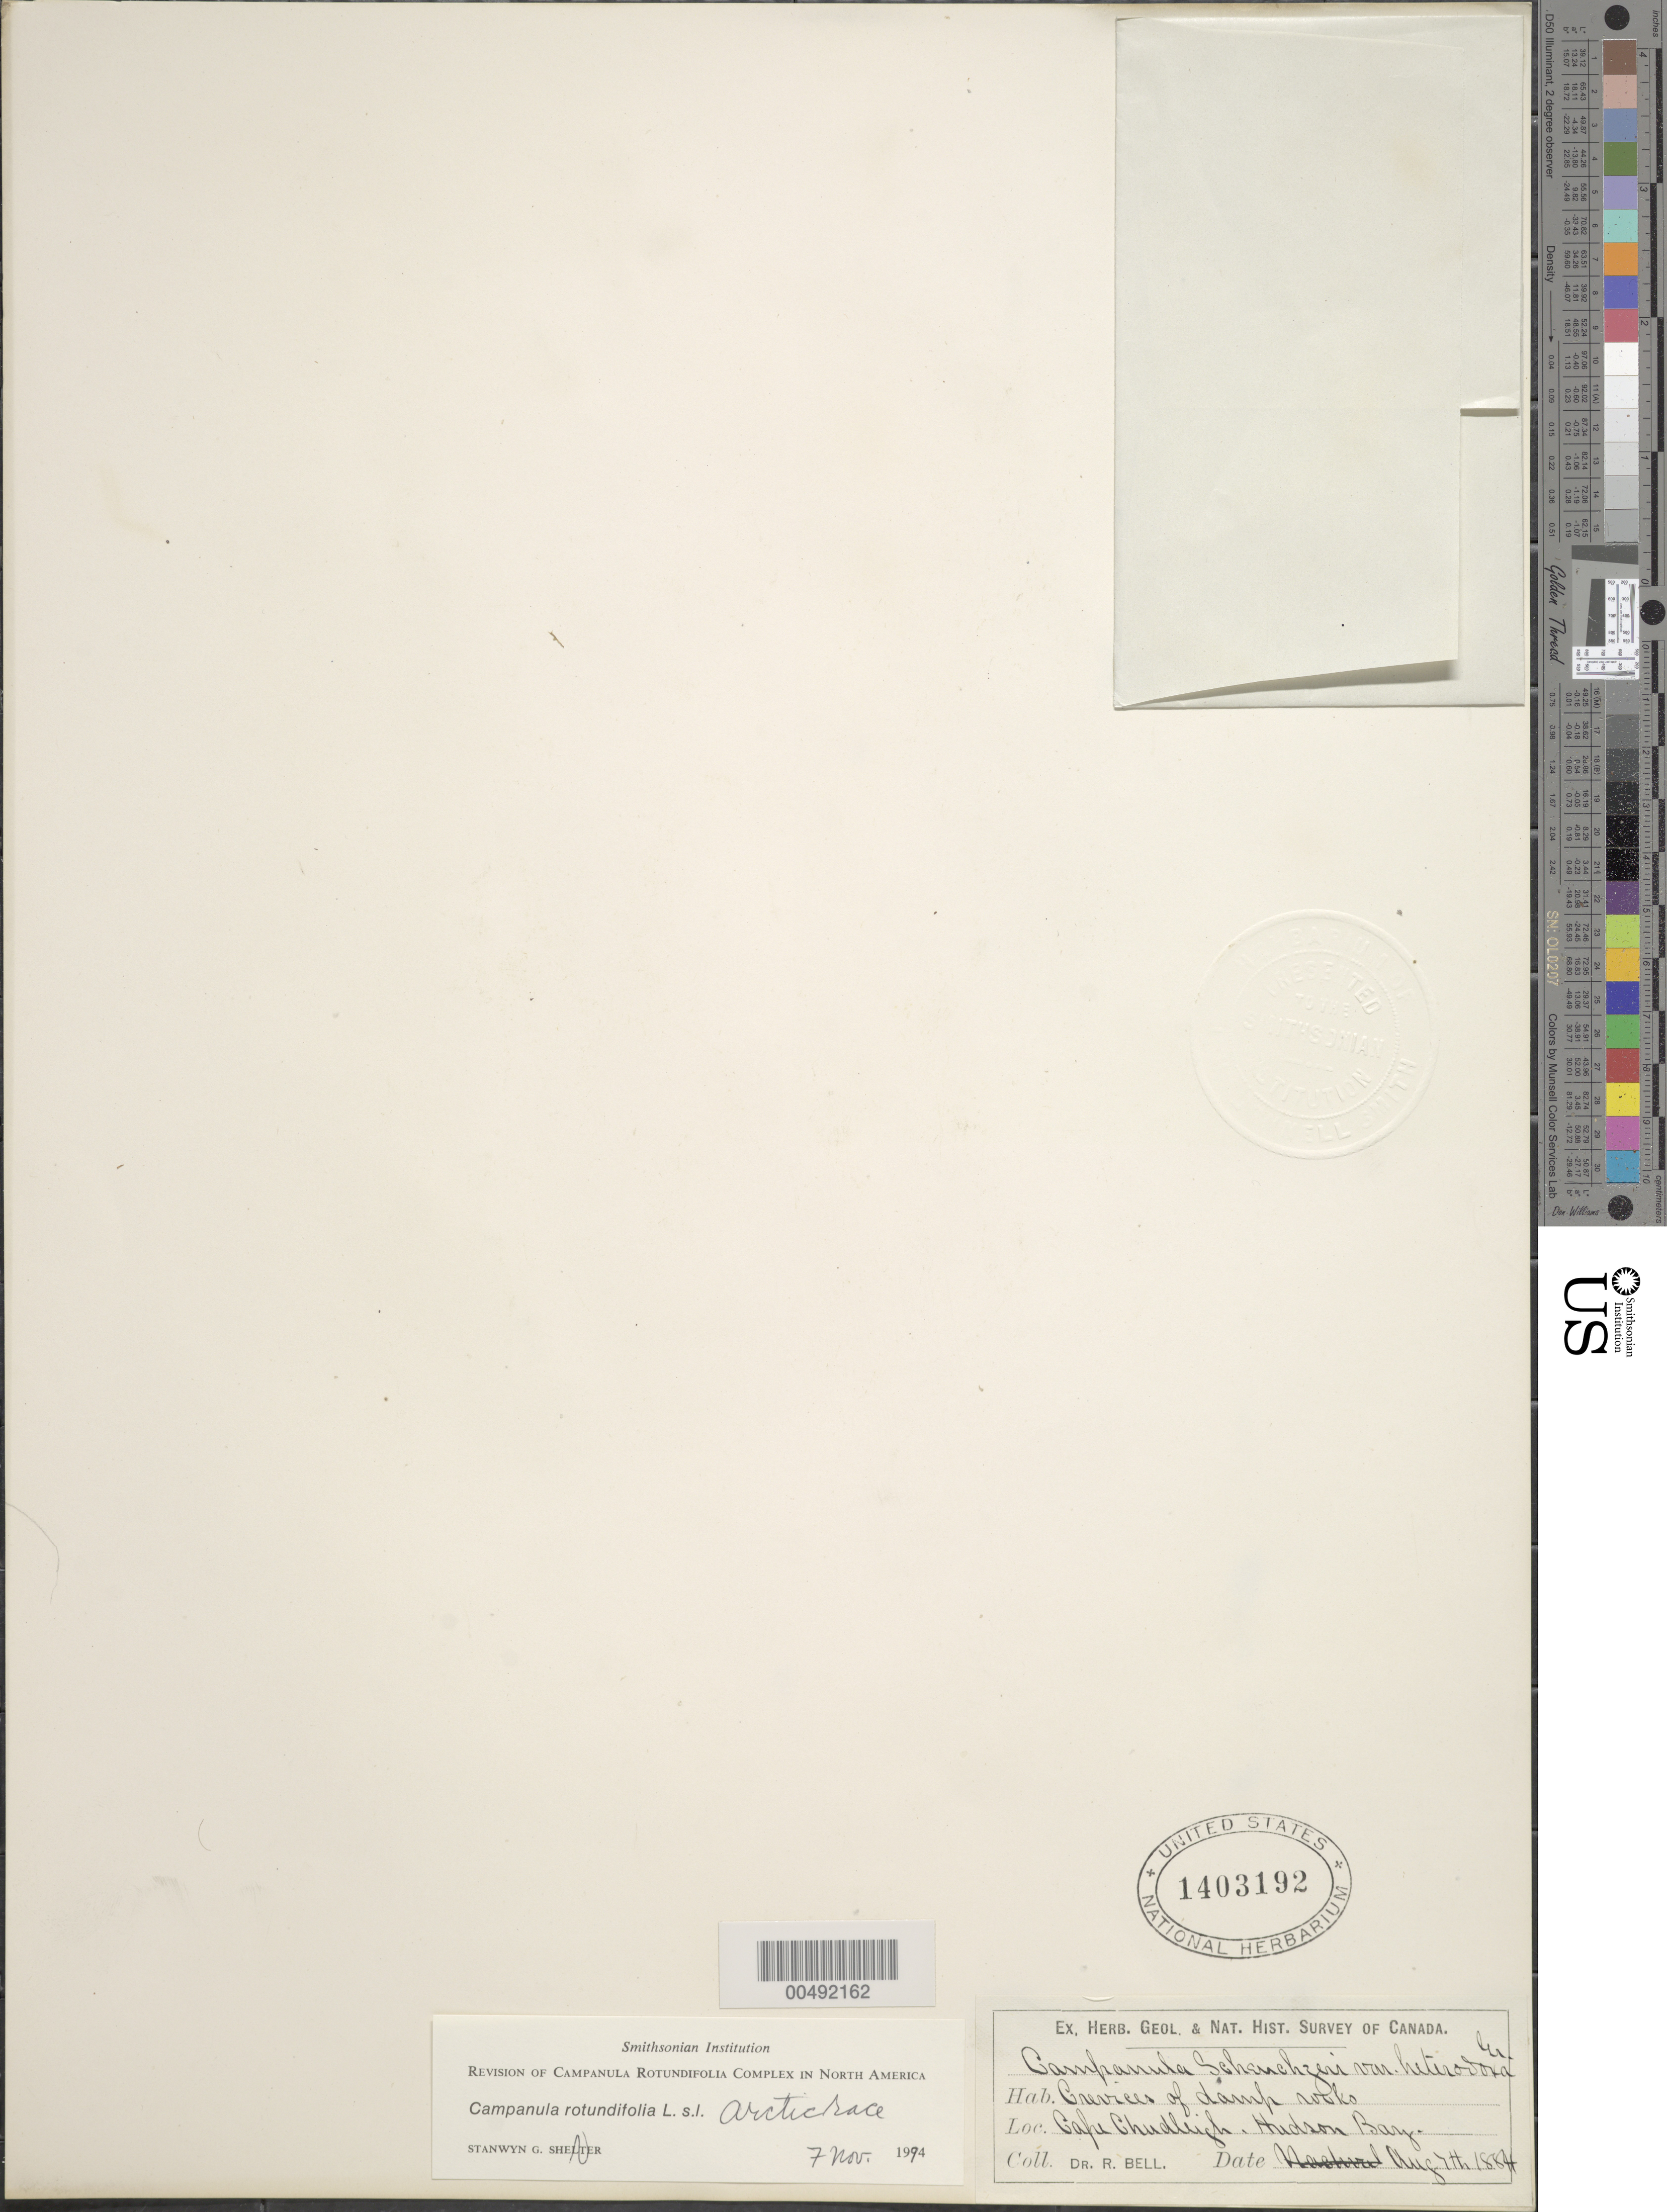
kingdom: Plantae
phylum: Tracheophyta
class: Magnoliopsida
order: Asterales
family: Campanulaceae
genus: Campanula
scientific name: Campanula rotundifolia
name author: L.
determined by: Shetler, Stanwyn G., (US), NMNH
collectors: R. Bell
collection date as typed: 07 Aug 1884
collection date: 1884-08-07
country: Canada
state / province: Quebec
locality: Hudson Bay, Cape Chudleigh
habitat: crevices of damp rocks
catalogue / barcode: US 1403192